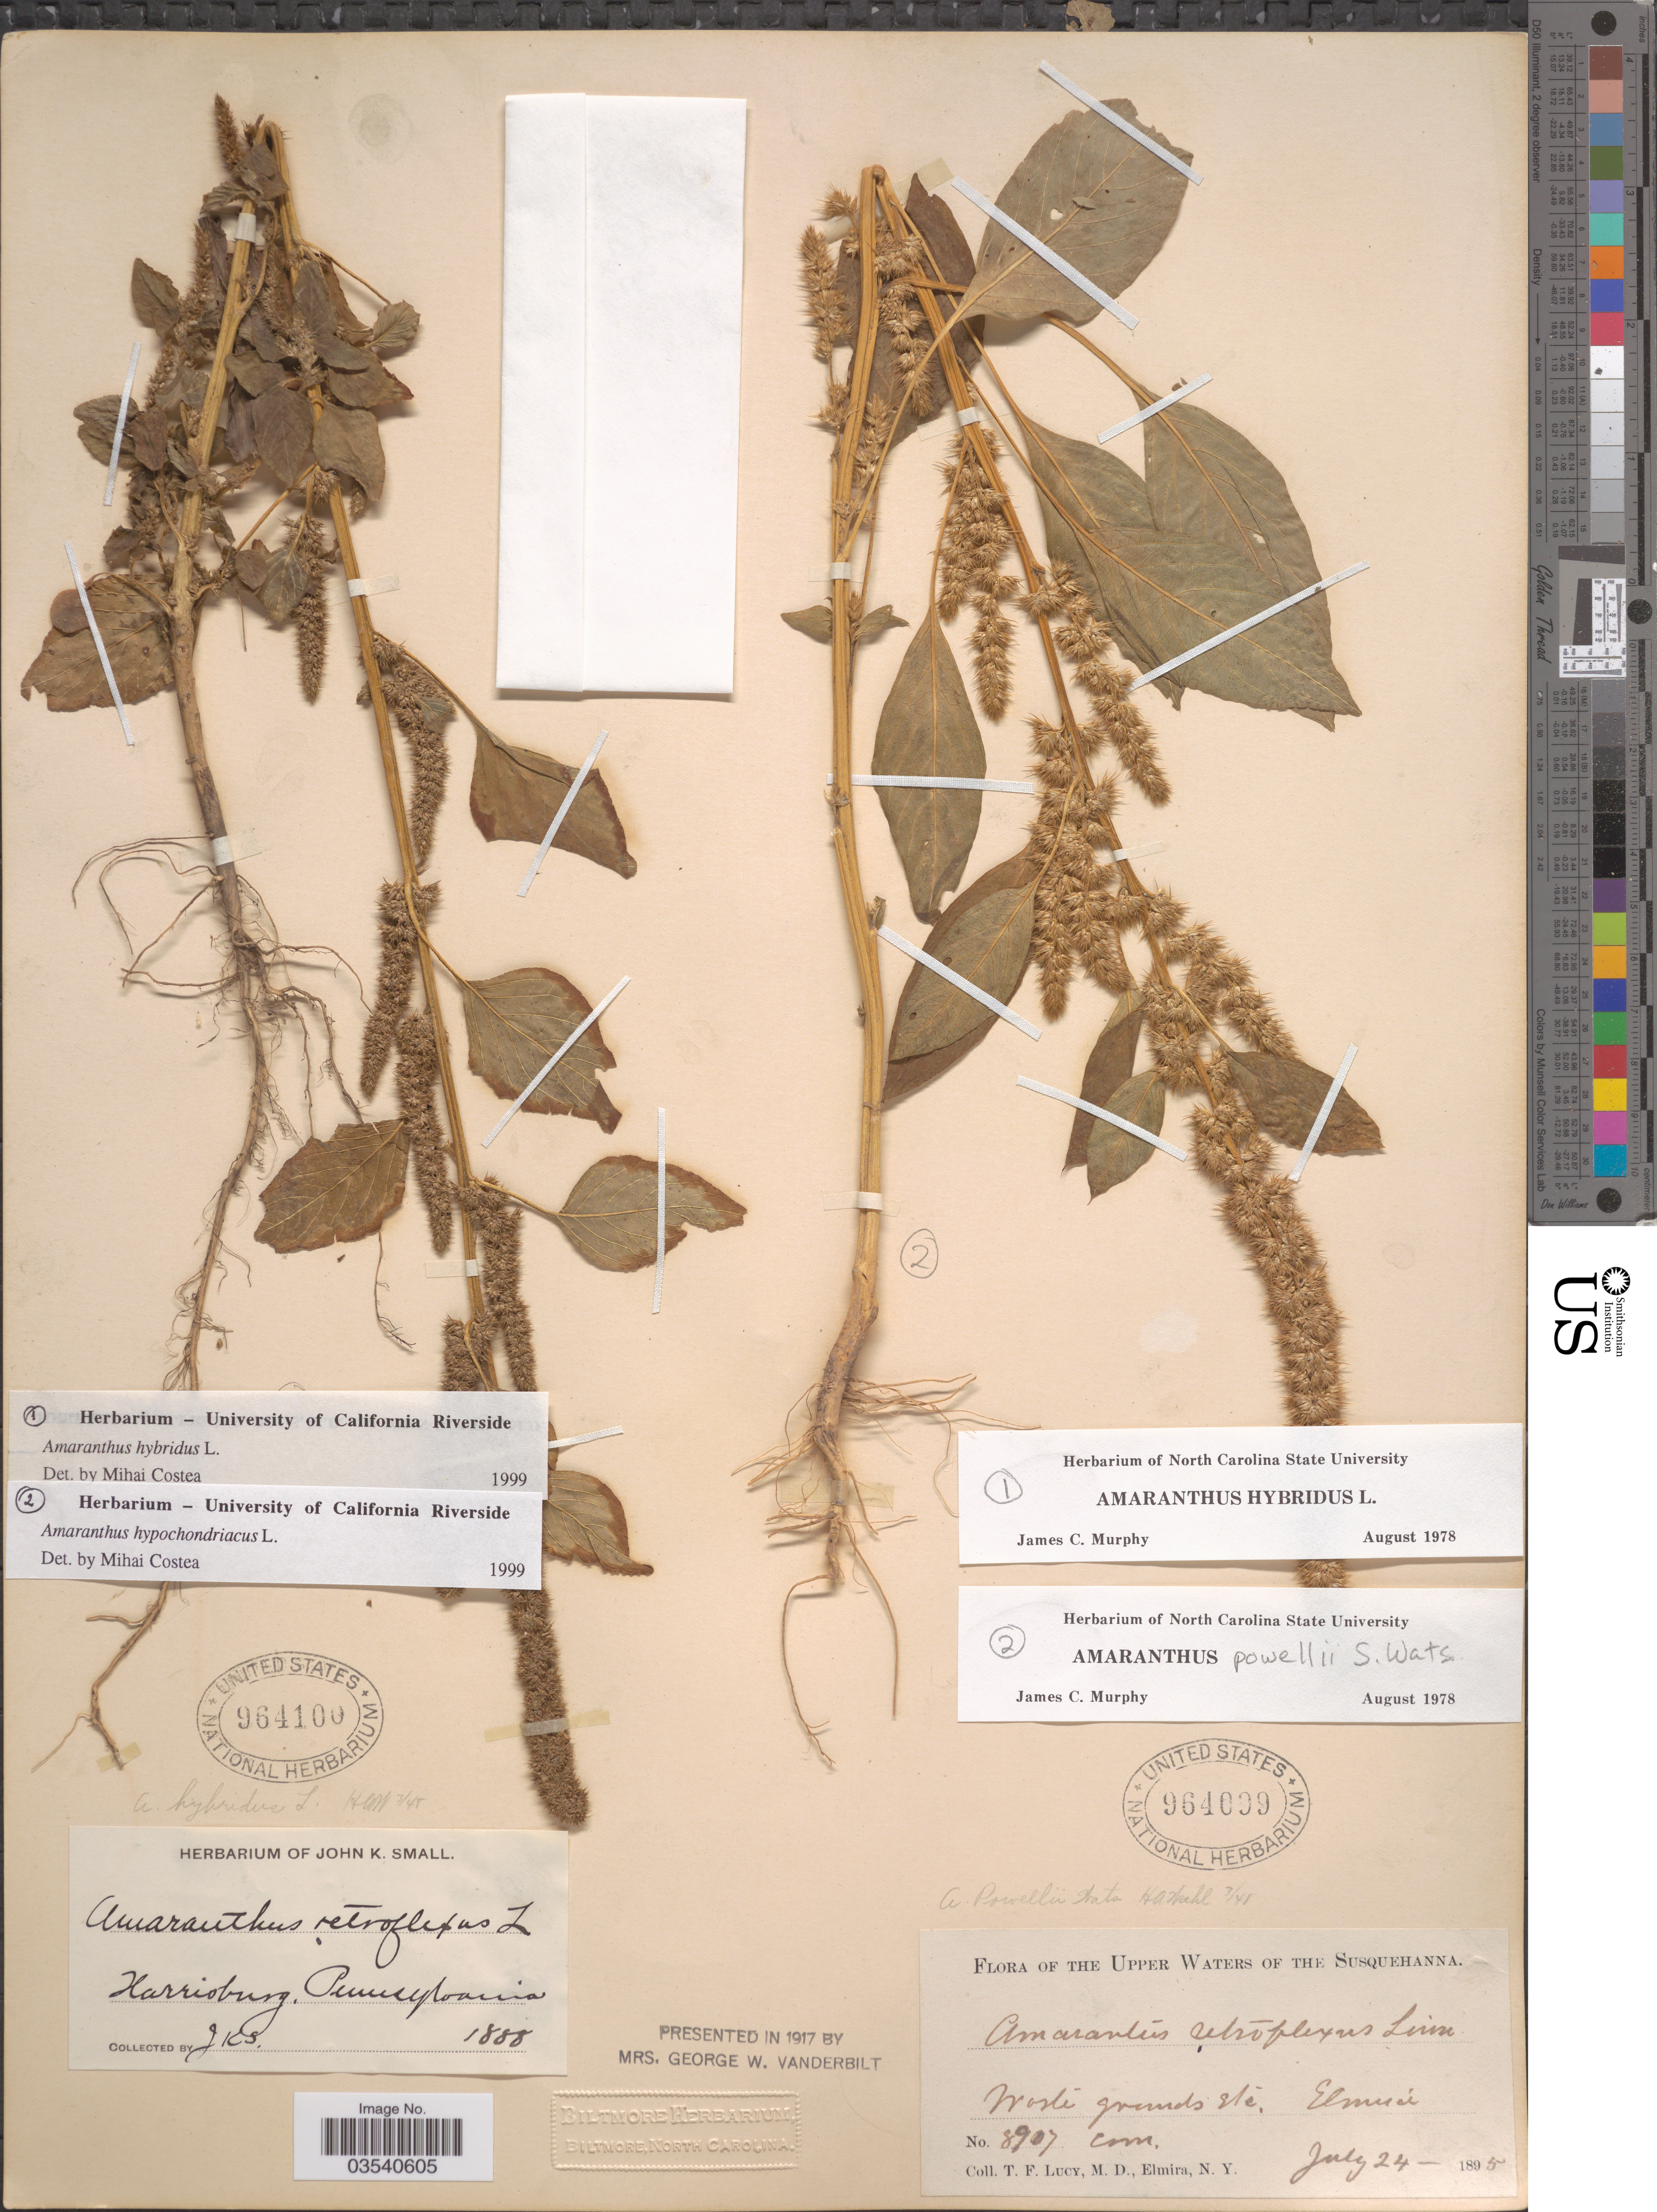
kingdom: Plantae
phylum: Tracheophyta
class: Magnoliopsida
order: Caryophyllales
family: Amaranthaceae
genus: Amaranthus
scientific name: Amaranthus hybridus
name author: L.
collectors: T. Lucy & M. Elmira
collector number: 8907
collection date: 1895-07-24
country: United States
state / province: New York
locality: The Upper Waters of the Susquehanna. Waste grounds etc, Elmira.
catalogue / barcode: US 964099-2